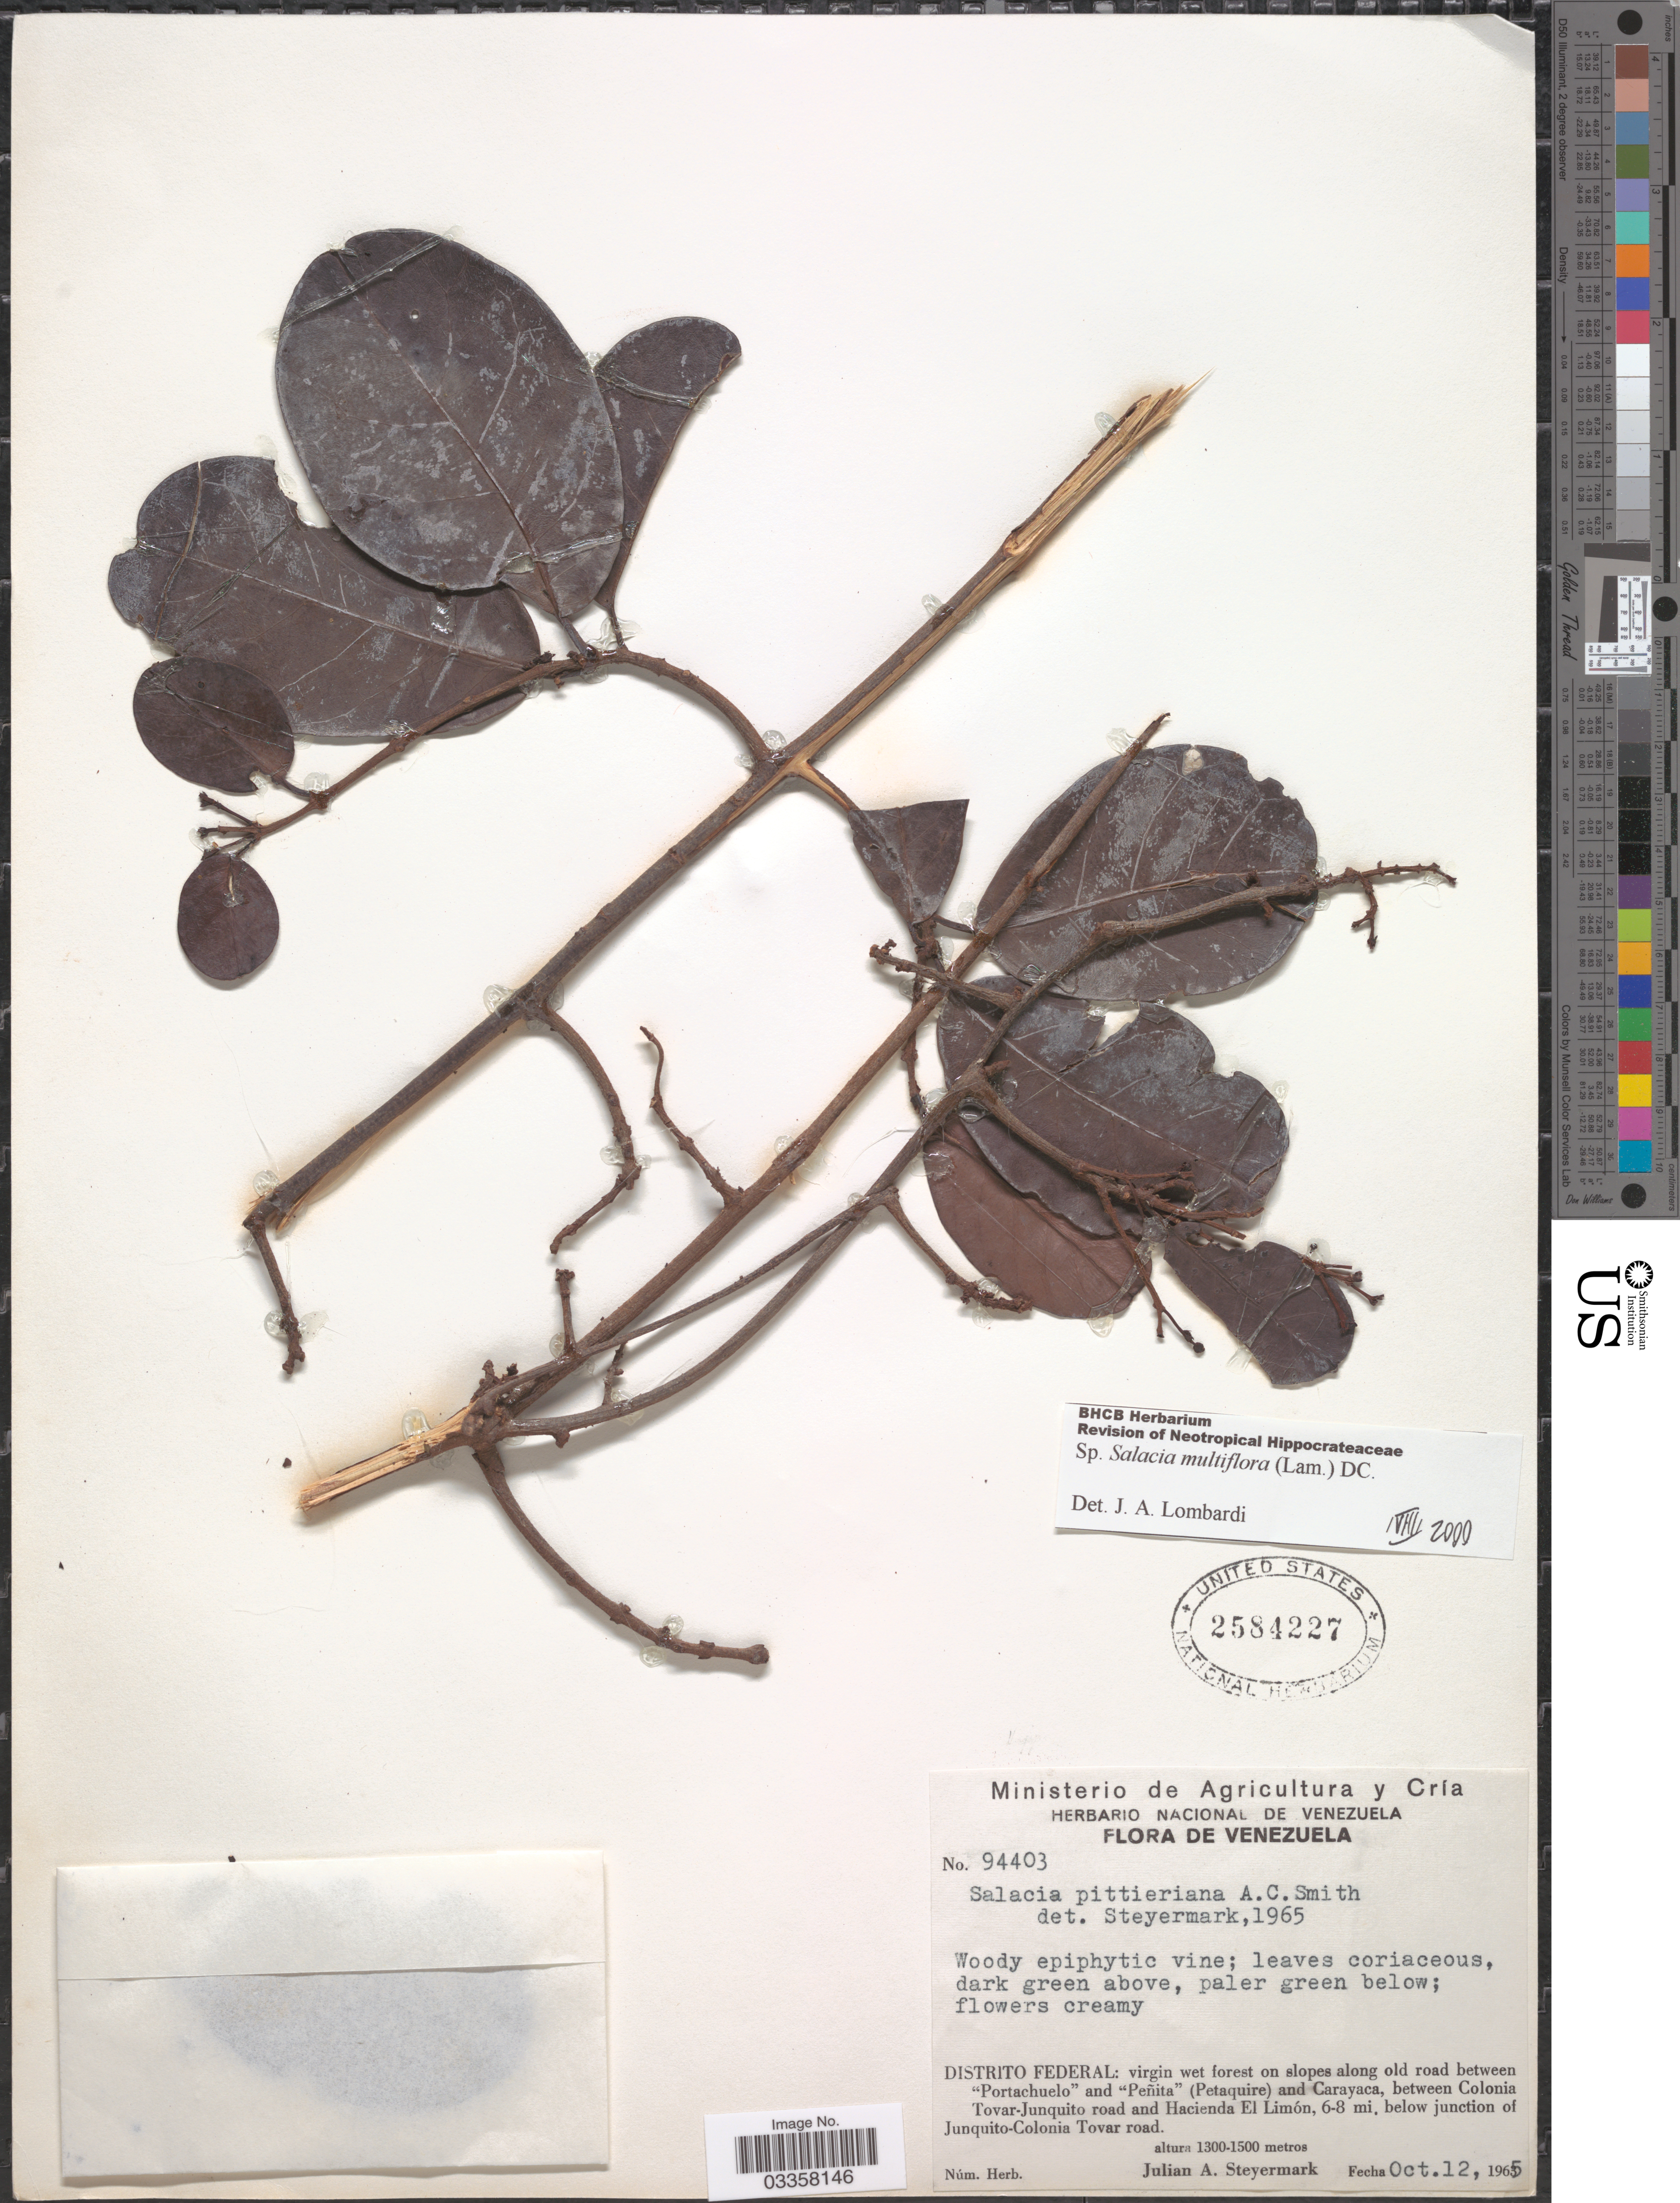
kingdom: Plantae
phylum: Tracheophyta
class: Magnoliopsida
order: Celastrales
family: Celastraceae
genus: Salacia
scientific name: Salacia multiflora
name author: (Lam.) DC.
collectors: J. Steyermark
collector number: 94403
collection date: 1965-10-12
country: Venezuela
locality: Distrito Federal: virgin wet forest on slopes along old road between "Portachuelo" and Peñita (Petaquire) and Carayaca, between Colonia Tovar-Junquito road and Hacienda El Limón, 6-8 mi. below junction of Junquito-Colonia Tovar road.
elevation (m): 1300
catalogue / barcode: US 2584227